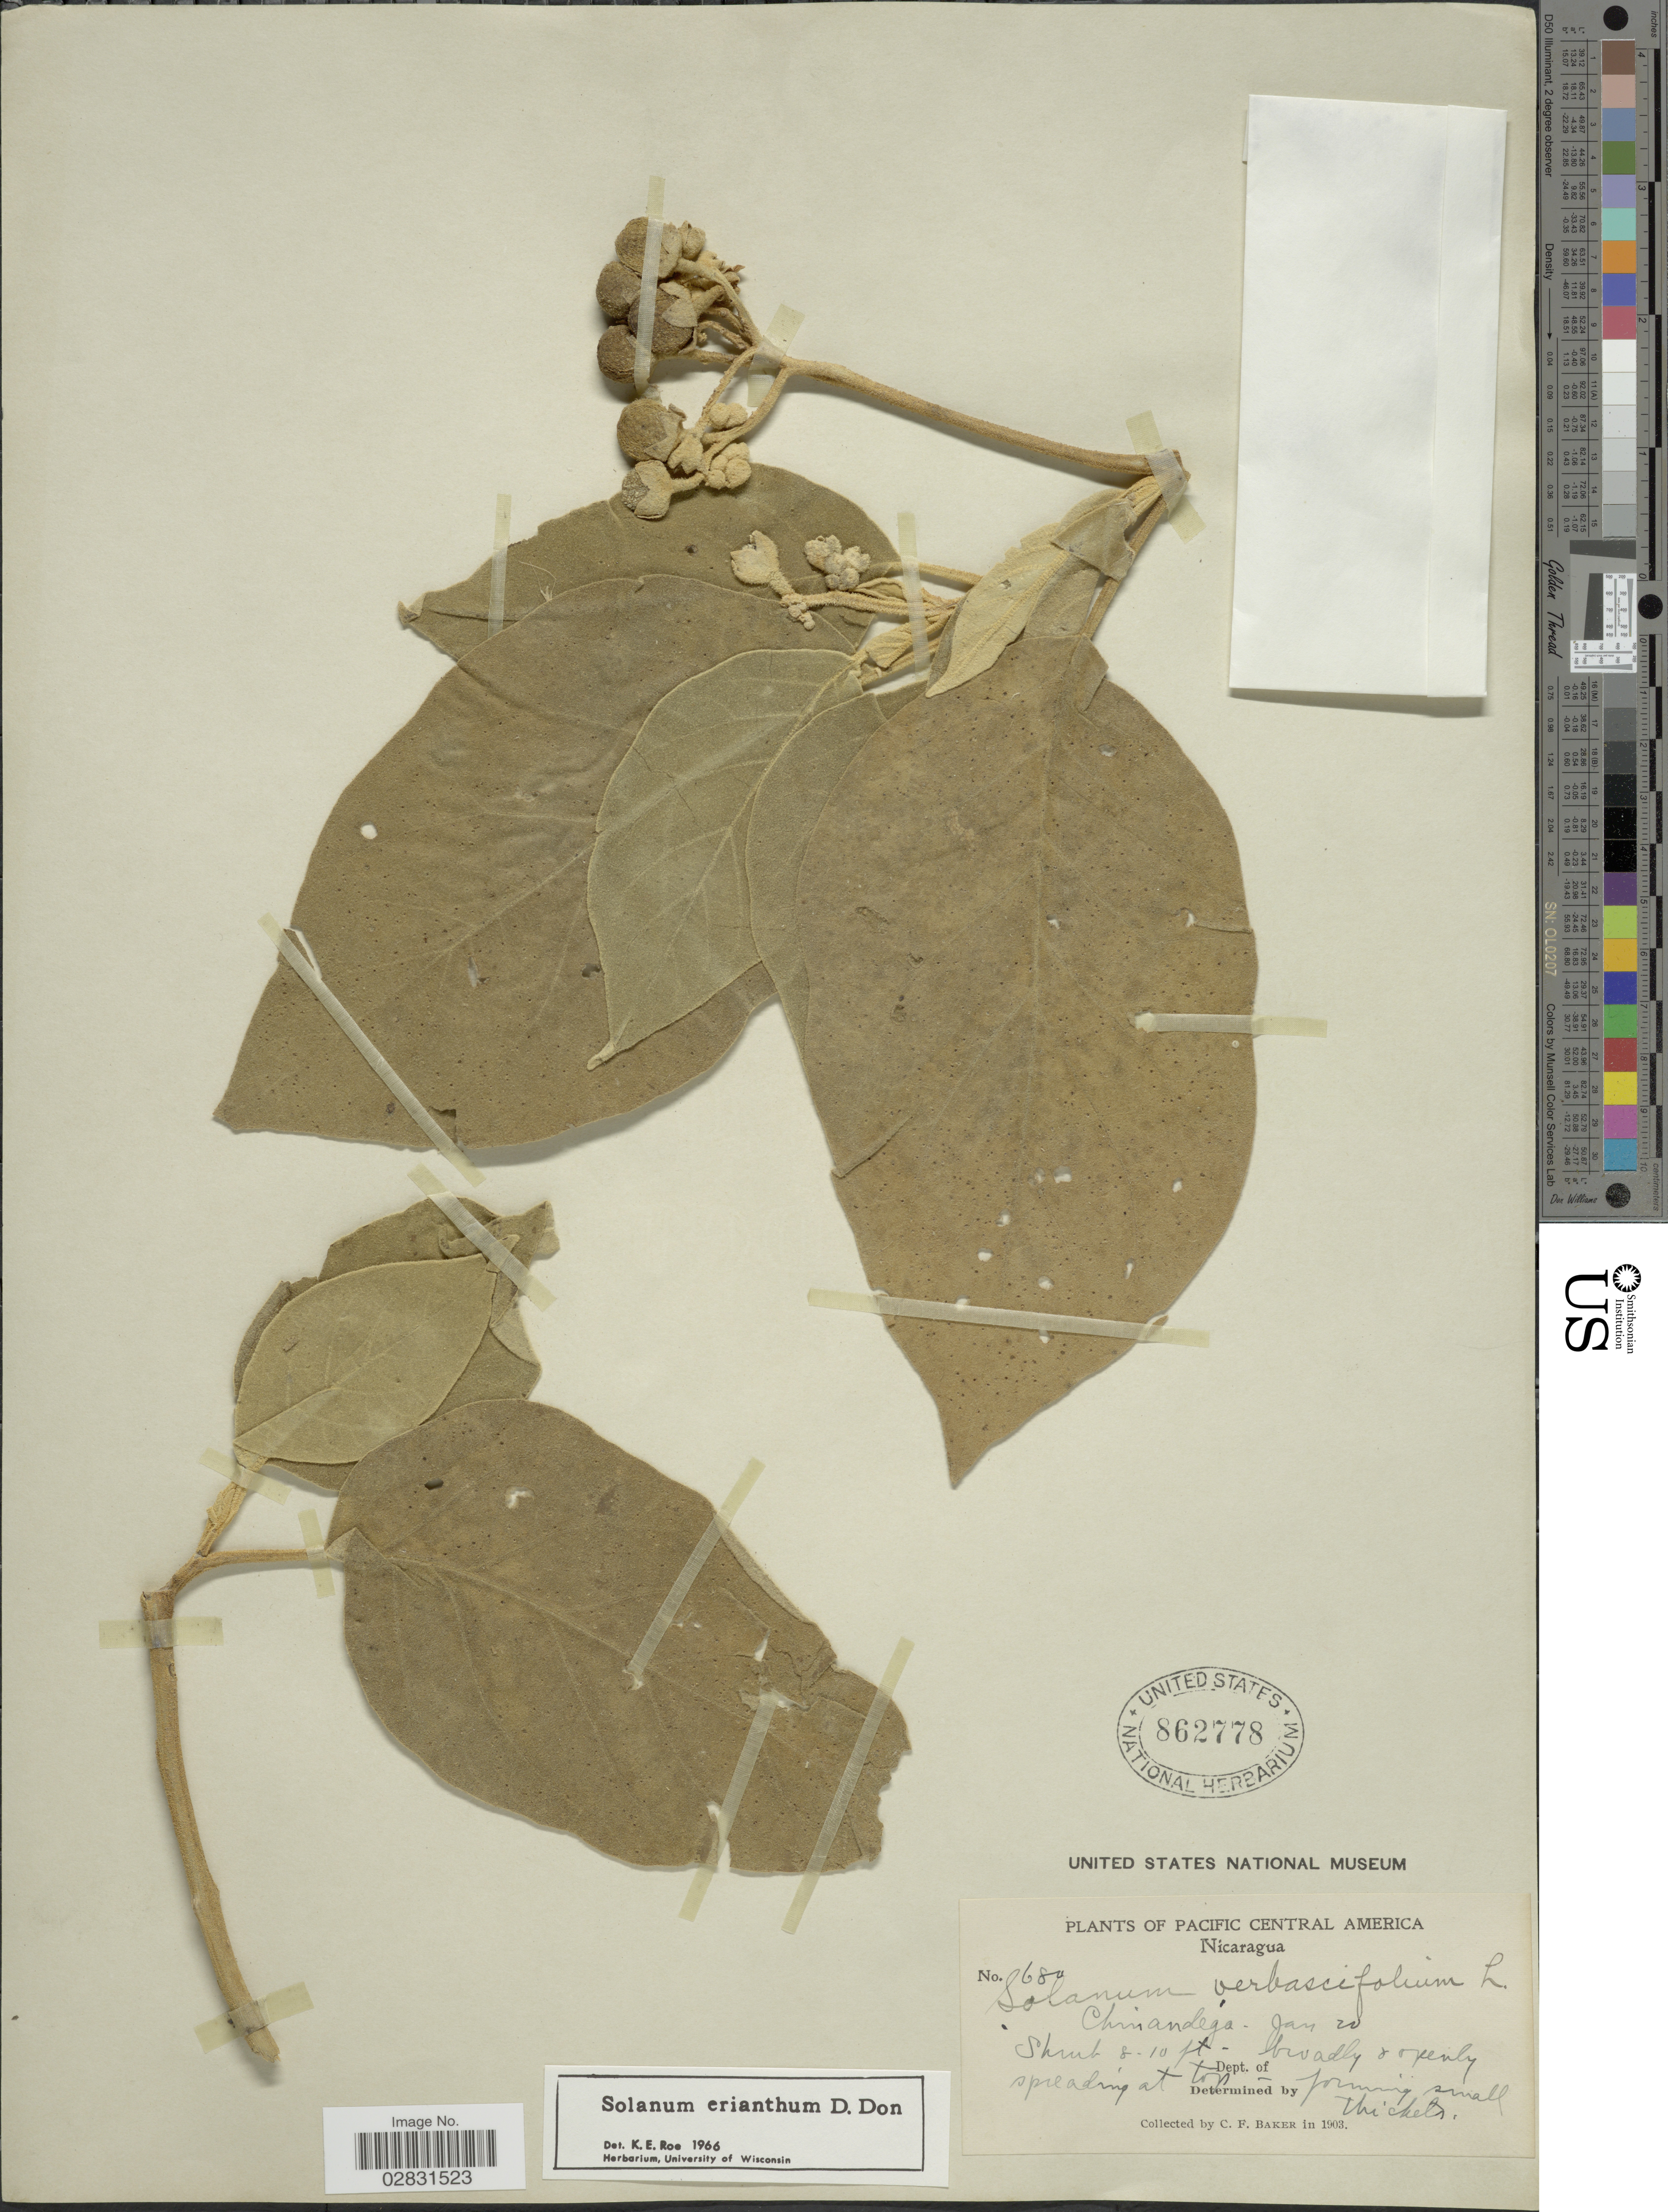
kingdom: Plantae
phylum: Tracheophyta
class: Magnoliopsida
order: Solanales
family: Solanaceae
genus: Solanum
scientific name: Solanum erianthum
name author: D. Don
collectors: C. F. Baker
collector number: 680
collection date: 1903-01-20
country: Nicaragua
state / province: Chinandega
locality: Pacific Central America.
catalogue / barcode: US 862778